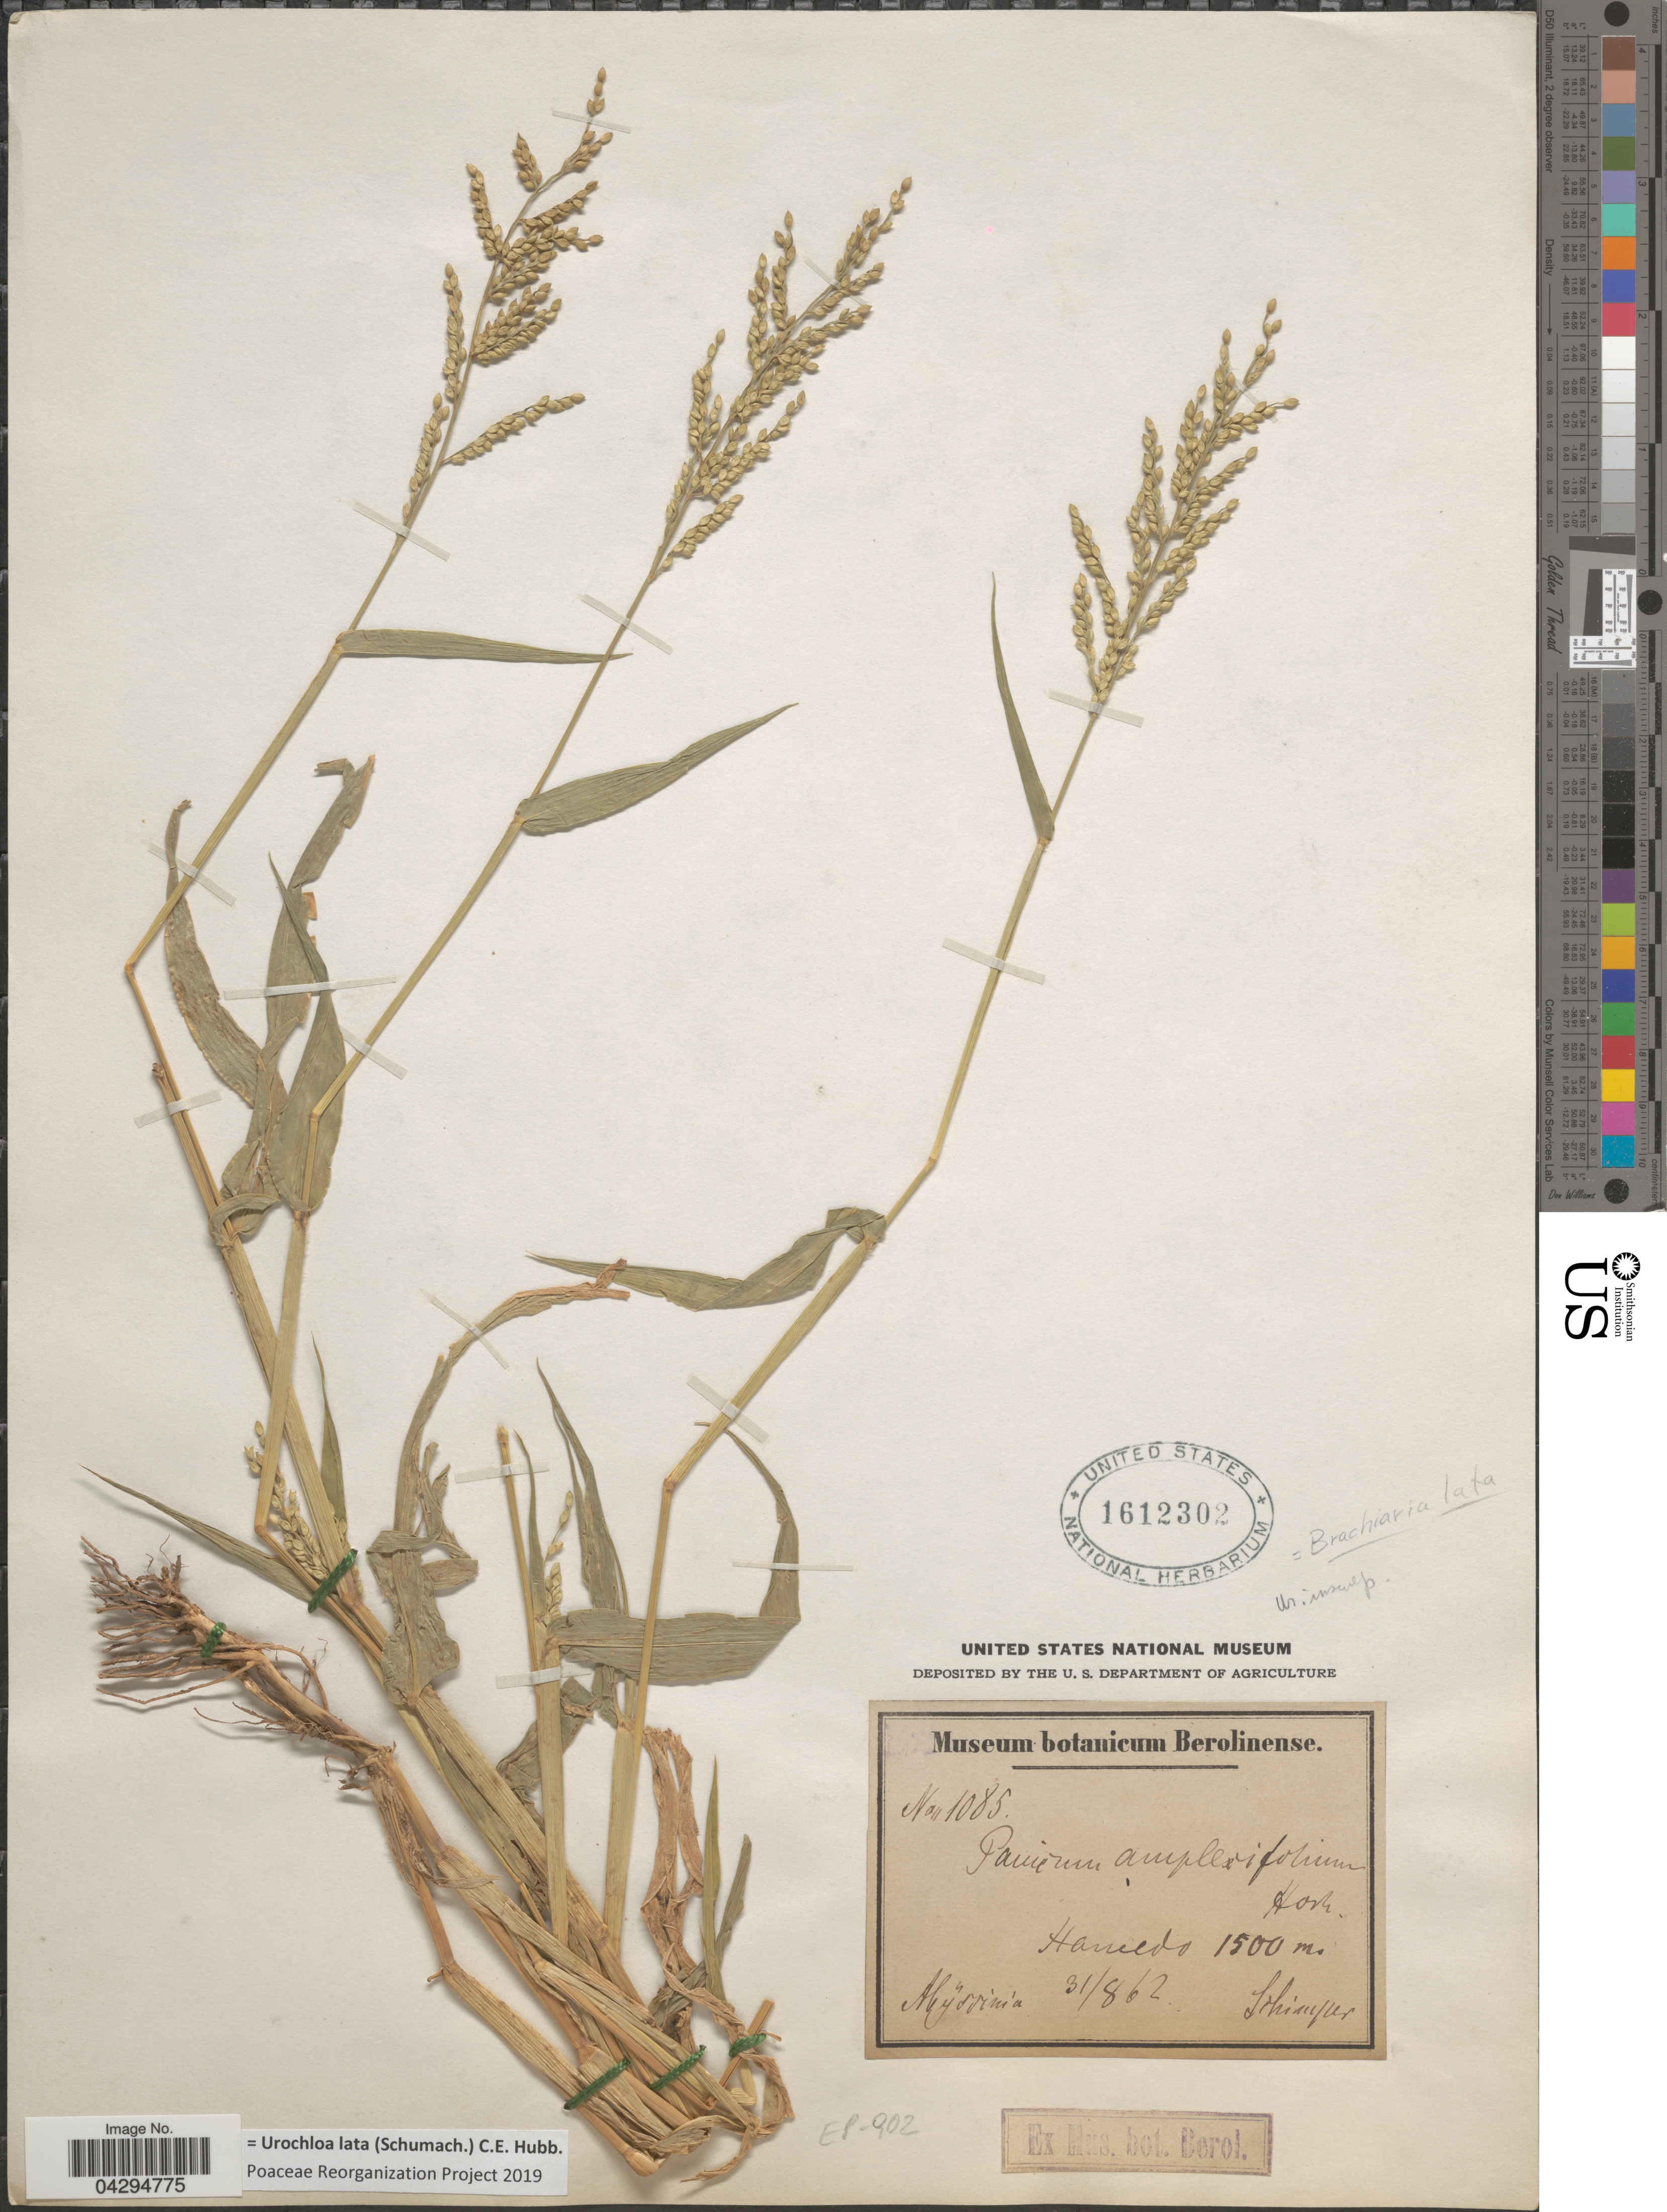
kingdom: Plantae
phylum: Tracheophyta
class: Liliopsida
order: Poales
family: Poaceae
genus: Urochloa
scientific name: Urochloa lata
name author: (Schumach.) C. E. Hubb.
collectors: -. Schimper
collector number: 1085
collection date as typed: Transcribed d/m/y: 31/8/62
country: Ethiopia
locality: Abyssinia.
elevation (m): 1500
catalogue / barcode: US 1612302